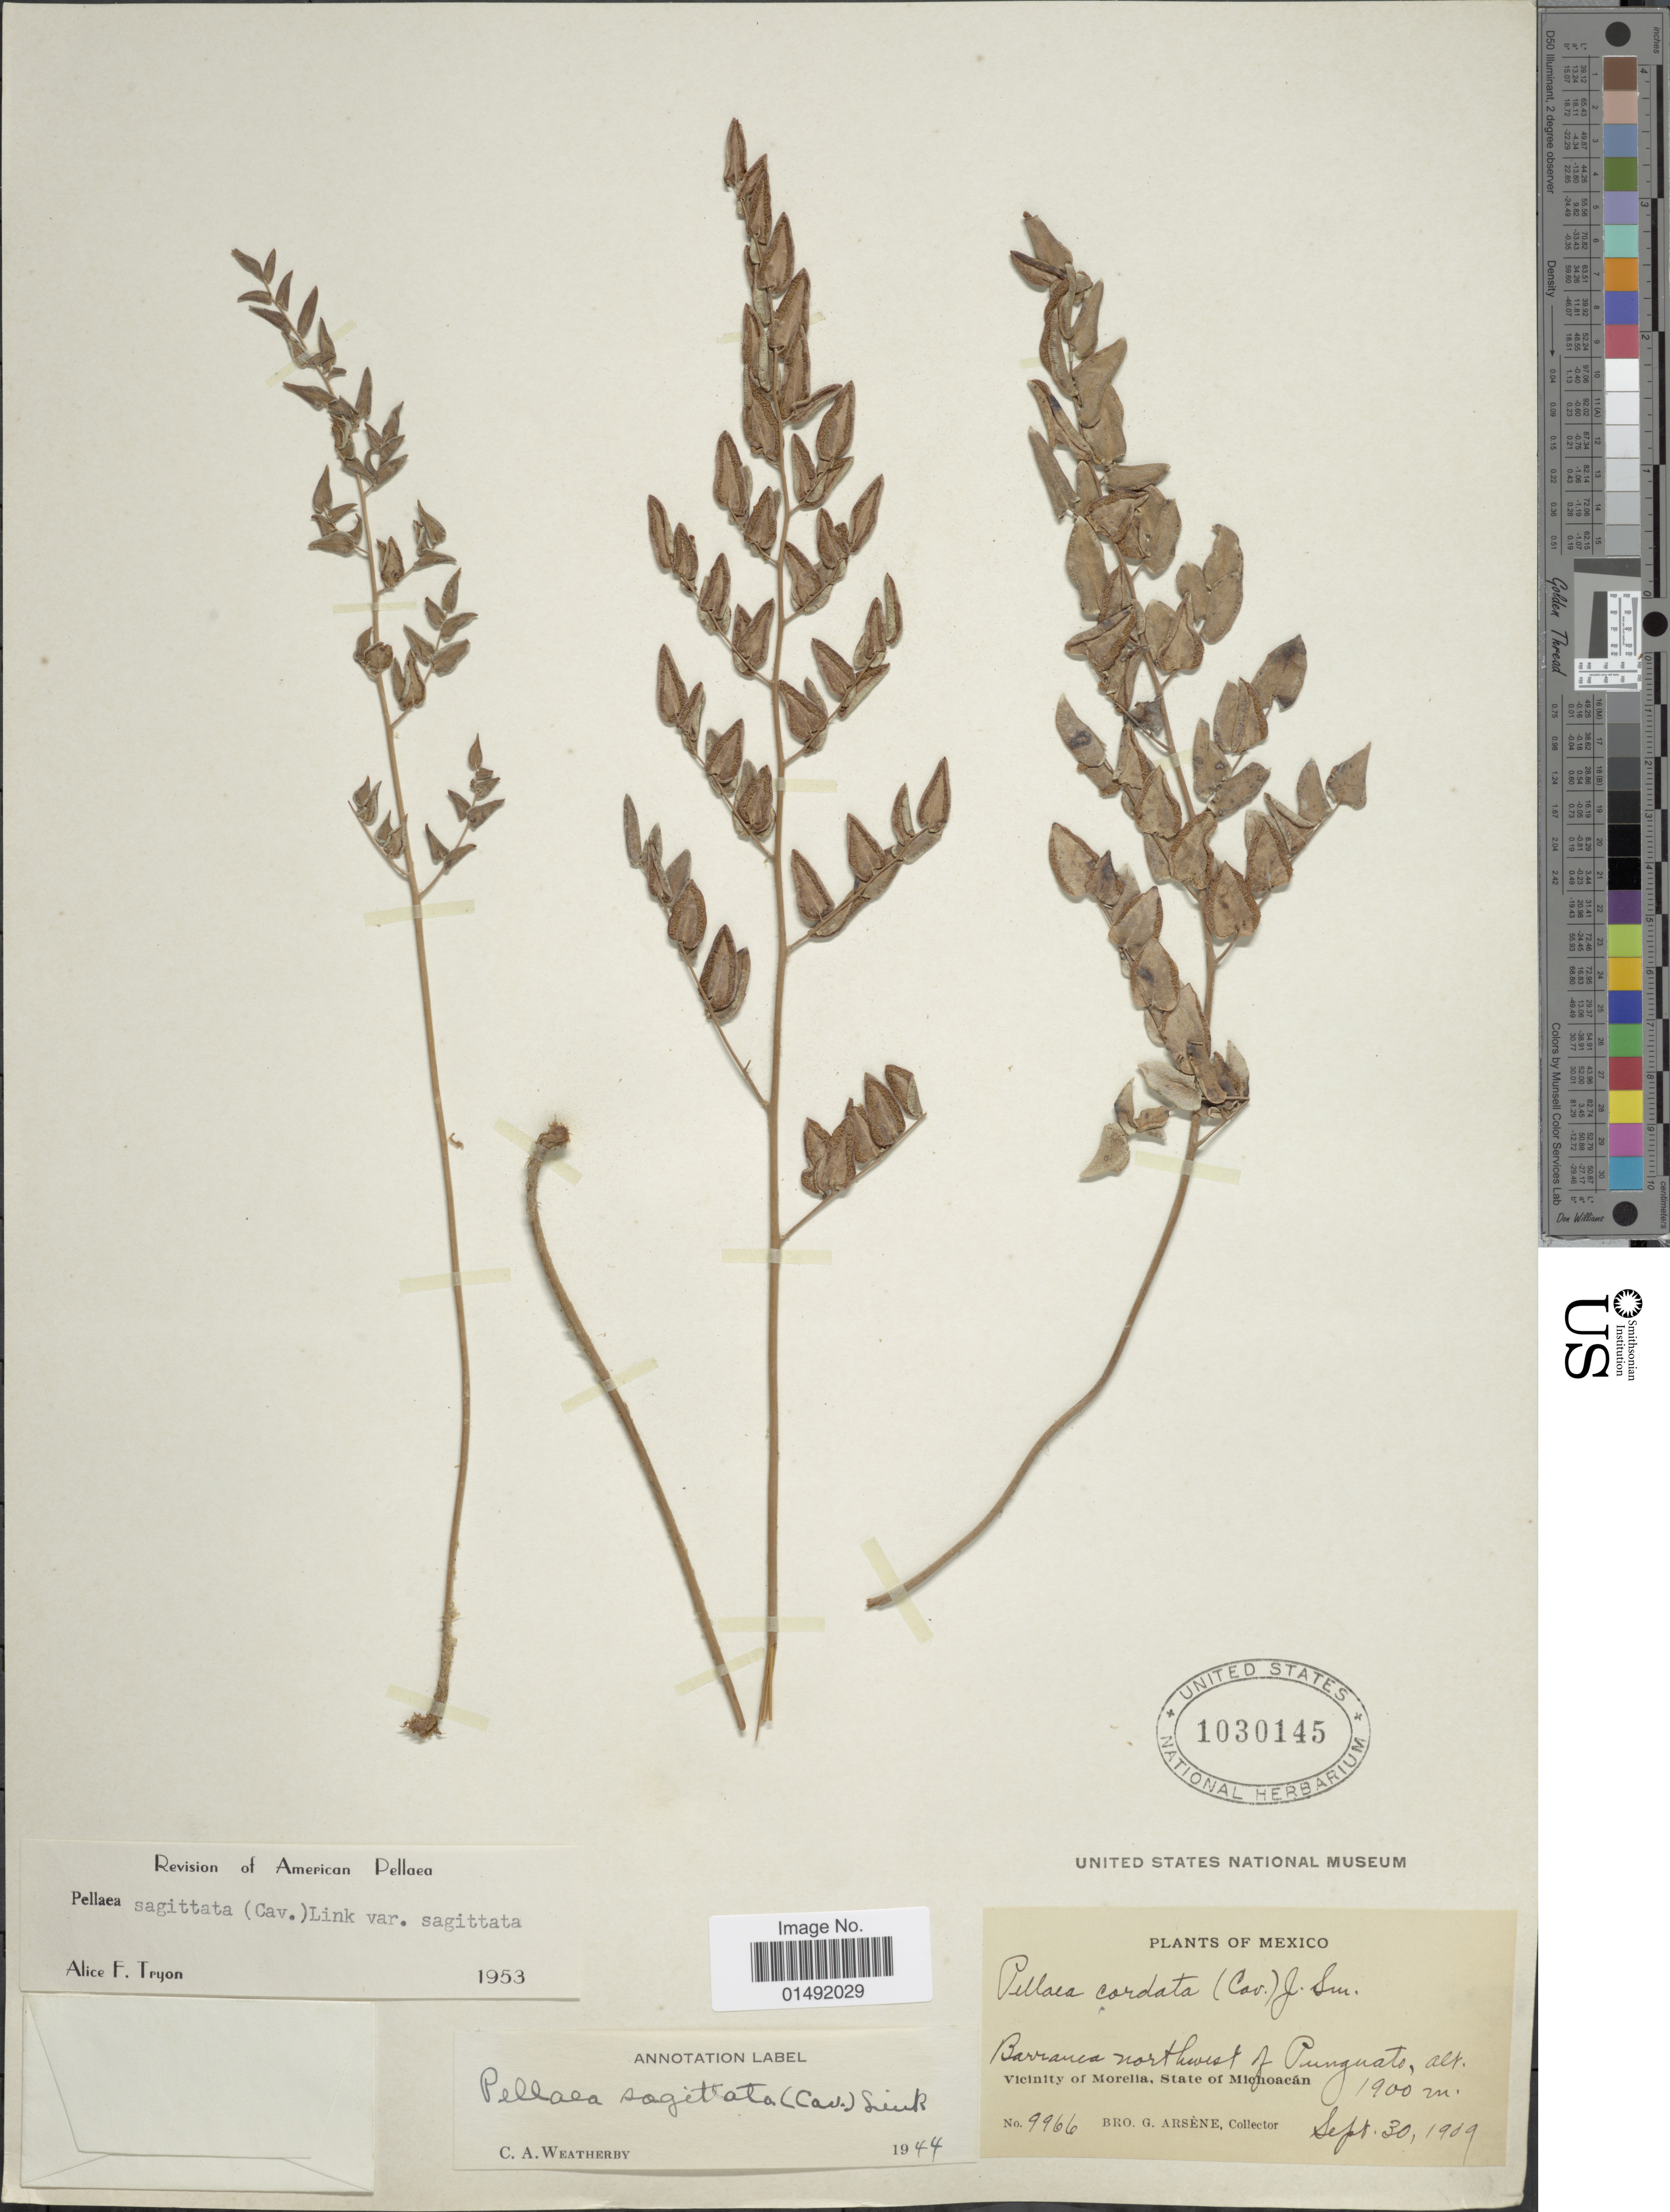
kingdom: Plantae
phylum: Tracheophyta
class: Polypodiopsida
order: Polypodiales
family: Pteridaceae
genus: Pellaea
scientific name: Pellaea sagittata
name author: (Cav.) Link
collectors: Bro. G. Arsène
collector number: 9966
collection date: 1909-09-30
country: Mexico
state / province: Michoacán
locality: Barranca northwest of Punguato, Vicinity of Morelia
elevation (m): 1900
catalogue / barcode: US 1030145